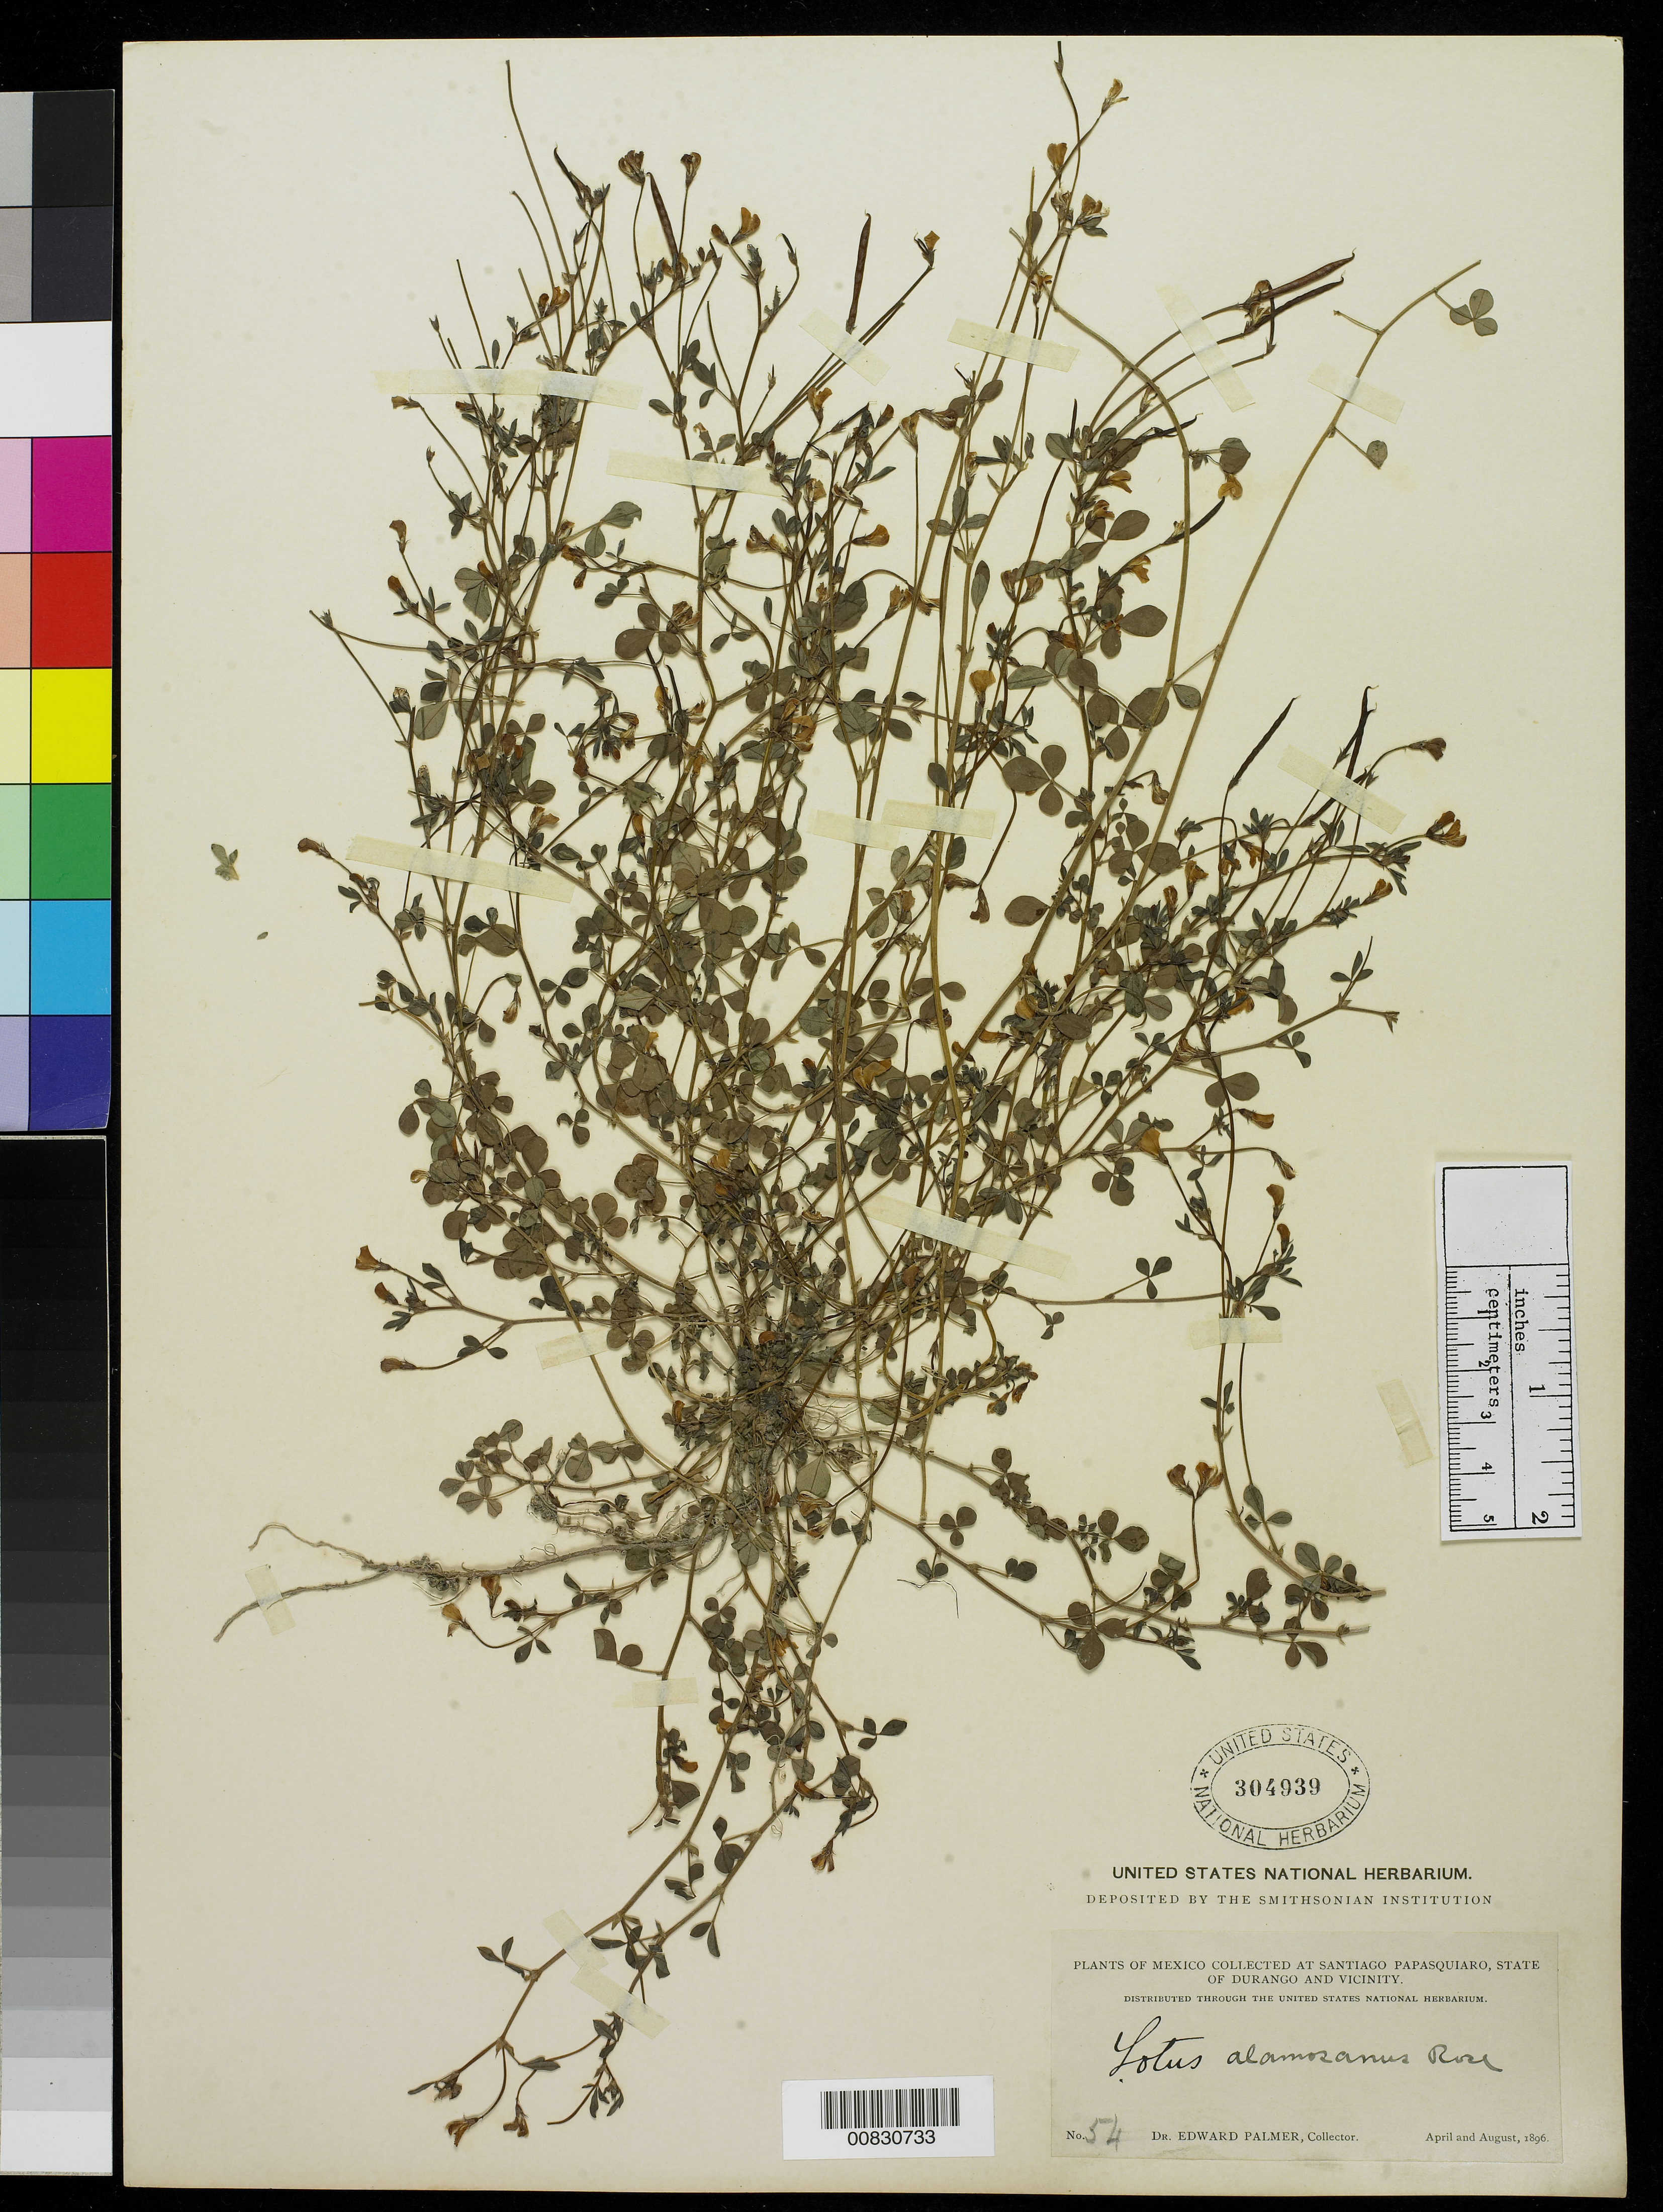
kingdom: Plantae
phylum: Tracheophyta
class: Magnoliopsida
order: Fabales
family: Fabaceae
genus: Hosackia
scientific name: Hosackia alamosana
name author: Rose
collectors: E. Palmer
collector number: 54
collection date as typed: Apr 1896 to -- Aug 1896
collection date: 1896-04/1896-08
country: Mexico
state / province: Durango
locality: Santiago de Papasquiaro, Durango and vicinity.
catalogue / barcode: US 304939